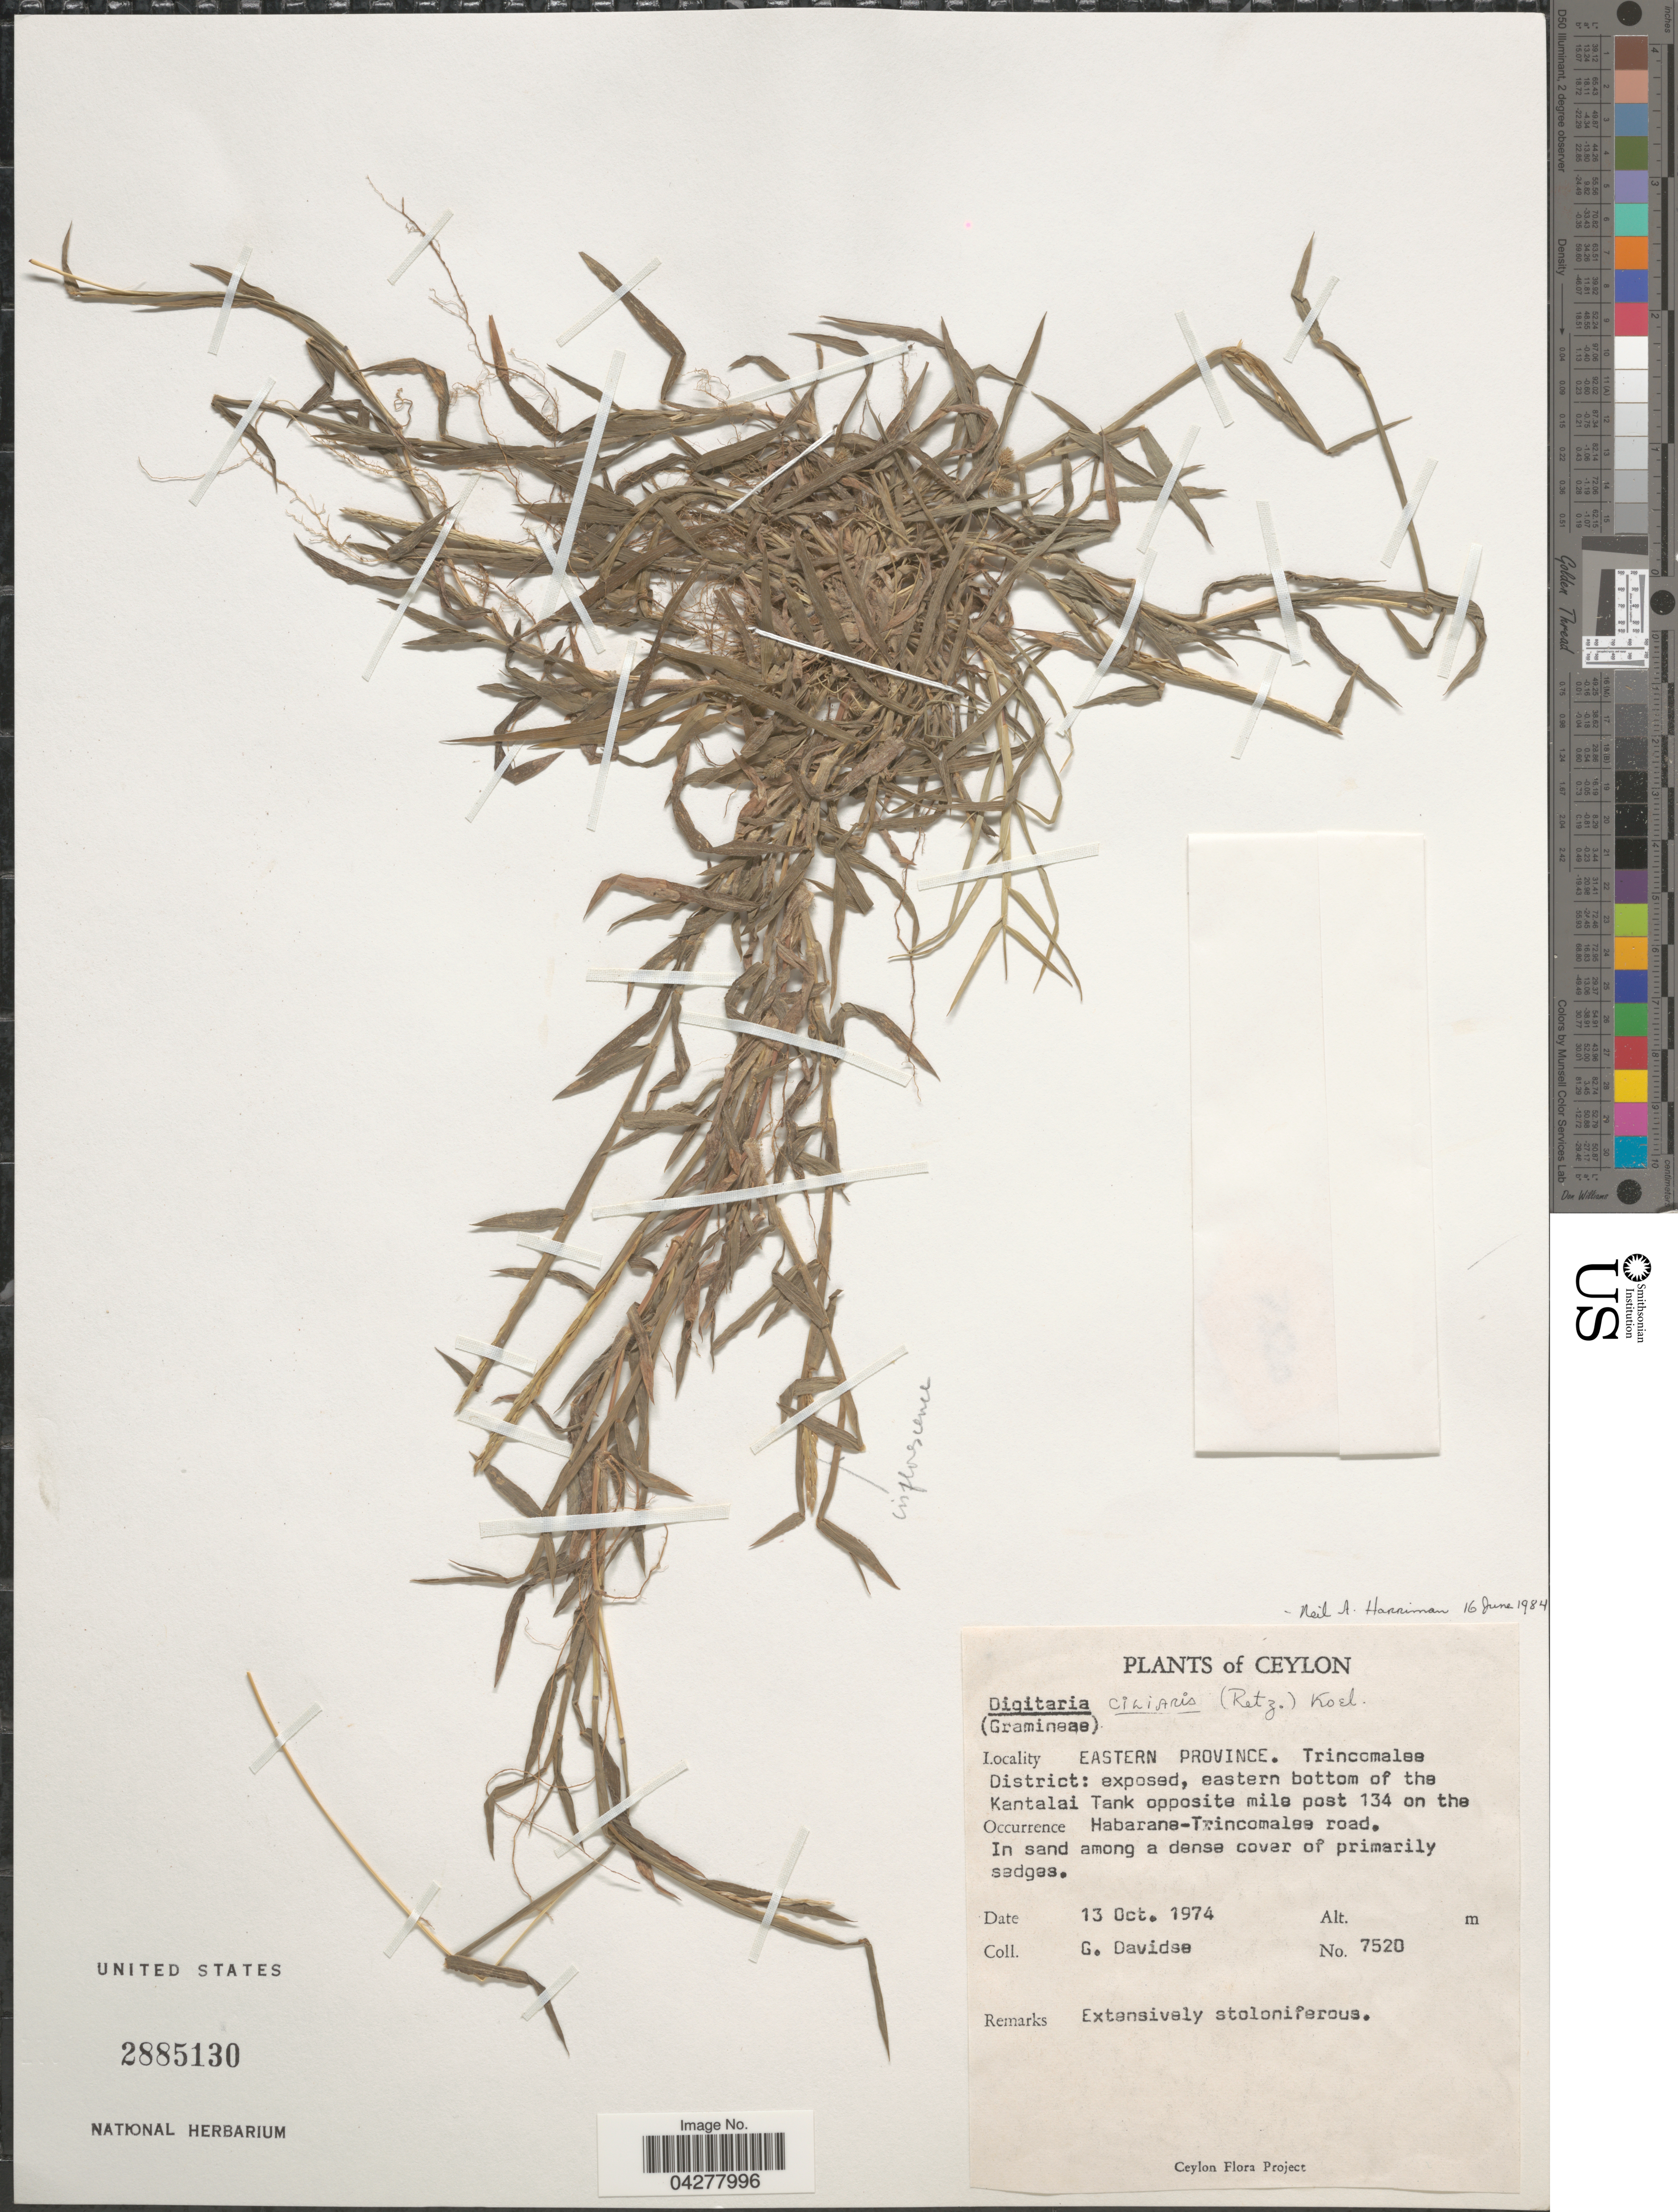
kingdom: Plantae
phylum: Tracheophyta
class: Liliopsida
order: Poales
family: Poaceae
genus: Digitaria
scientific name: Digitaria ciliaris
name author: (Retz.) Koeler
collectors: G. Davidse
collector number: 7520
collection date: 1974-10-13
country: Sri Lanka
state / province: Eastern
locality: Ceylon. Trincomalse District: exposed, eastern bottom of the Kantalai Tank opposite mile post 134 on the Habarane-Trincomalse road. In sand among a dense cover of primarily sedges.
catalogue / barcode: US 2885130